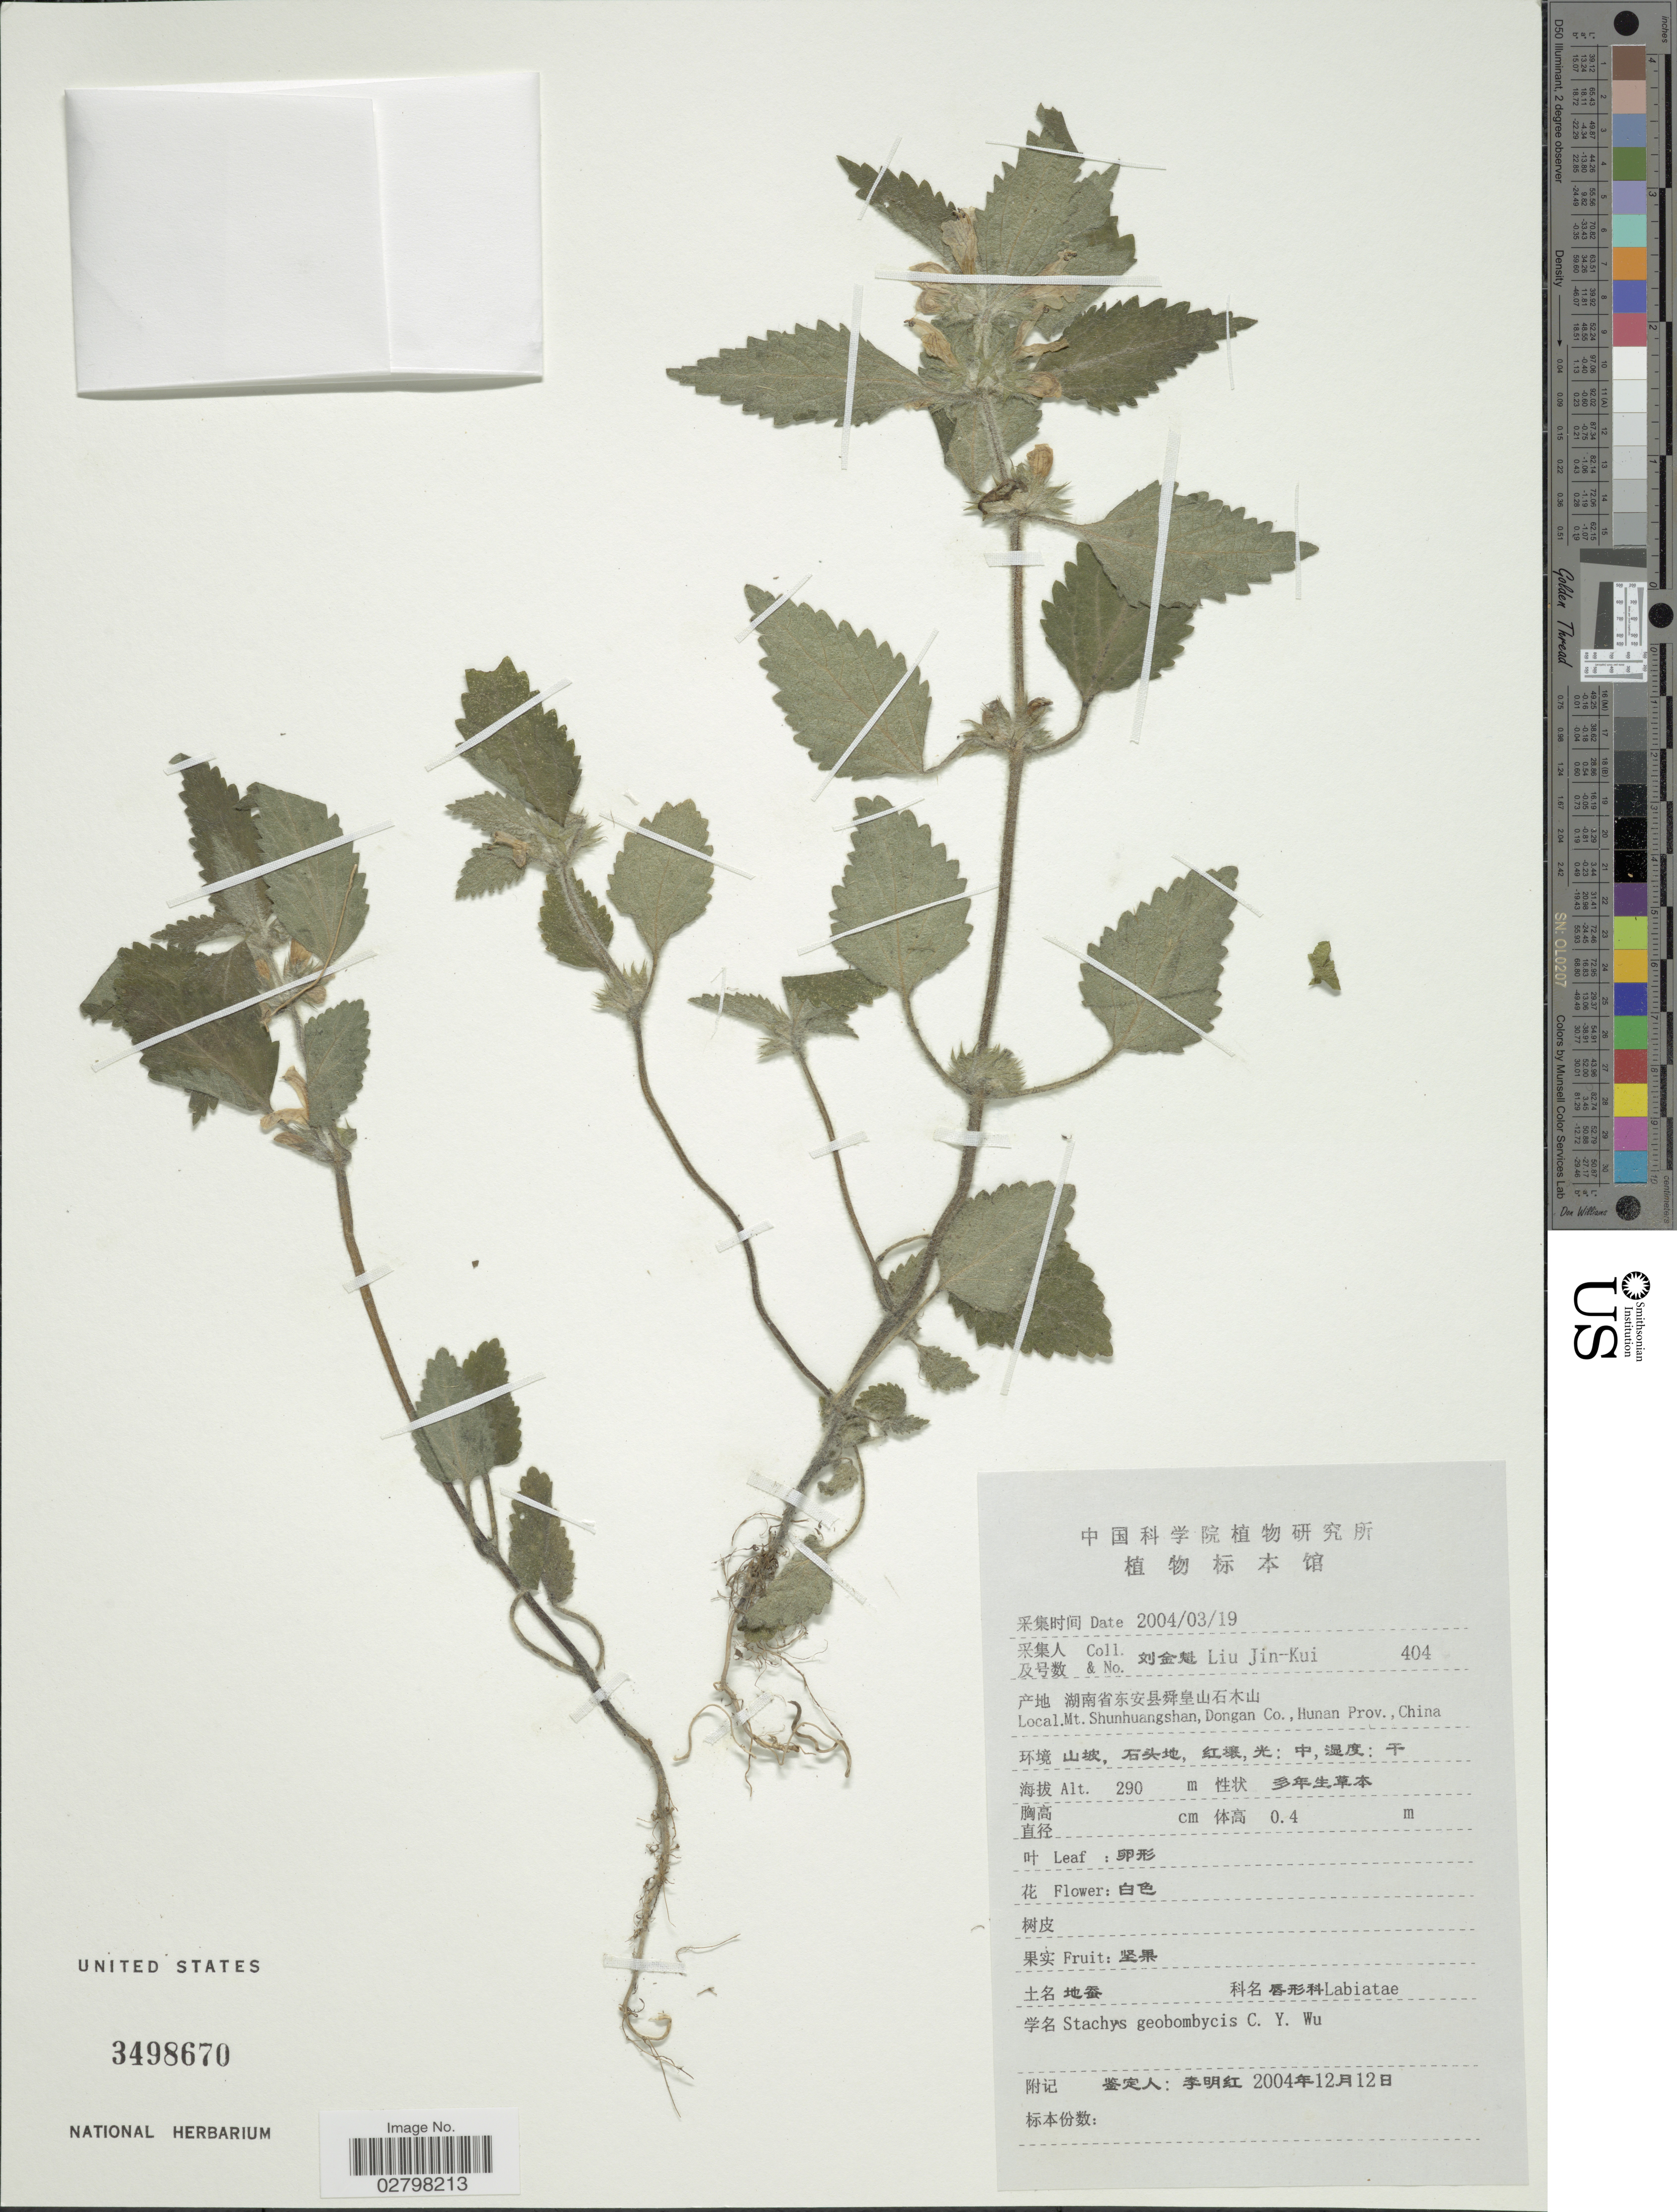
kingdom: Plantae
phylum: Tracheophyta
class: Magnoliopsida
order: Lamiales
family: Lamiaceae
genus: Stachys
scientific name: Stachys geobombycis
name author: C.Y. Wu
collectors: Liu Jin-Kui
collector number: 404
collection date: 2004-03-19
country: China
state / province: Hunan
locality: Mt. Shunhuangshan, Dongan Co.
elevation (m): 290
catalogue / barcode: US 3498670